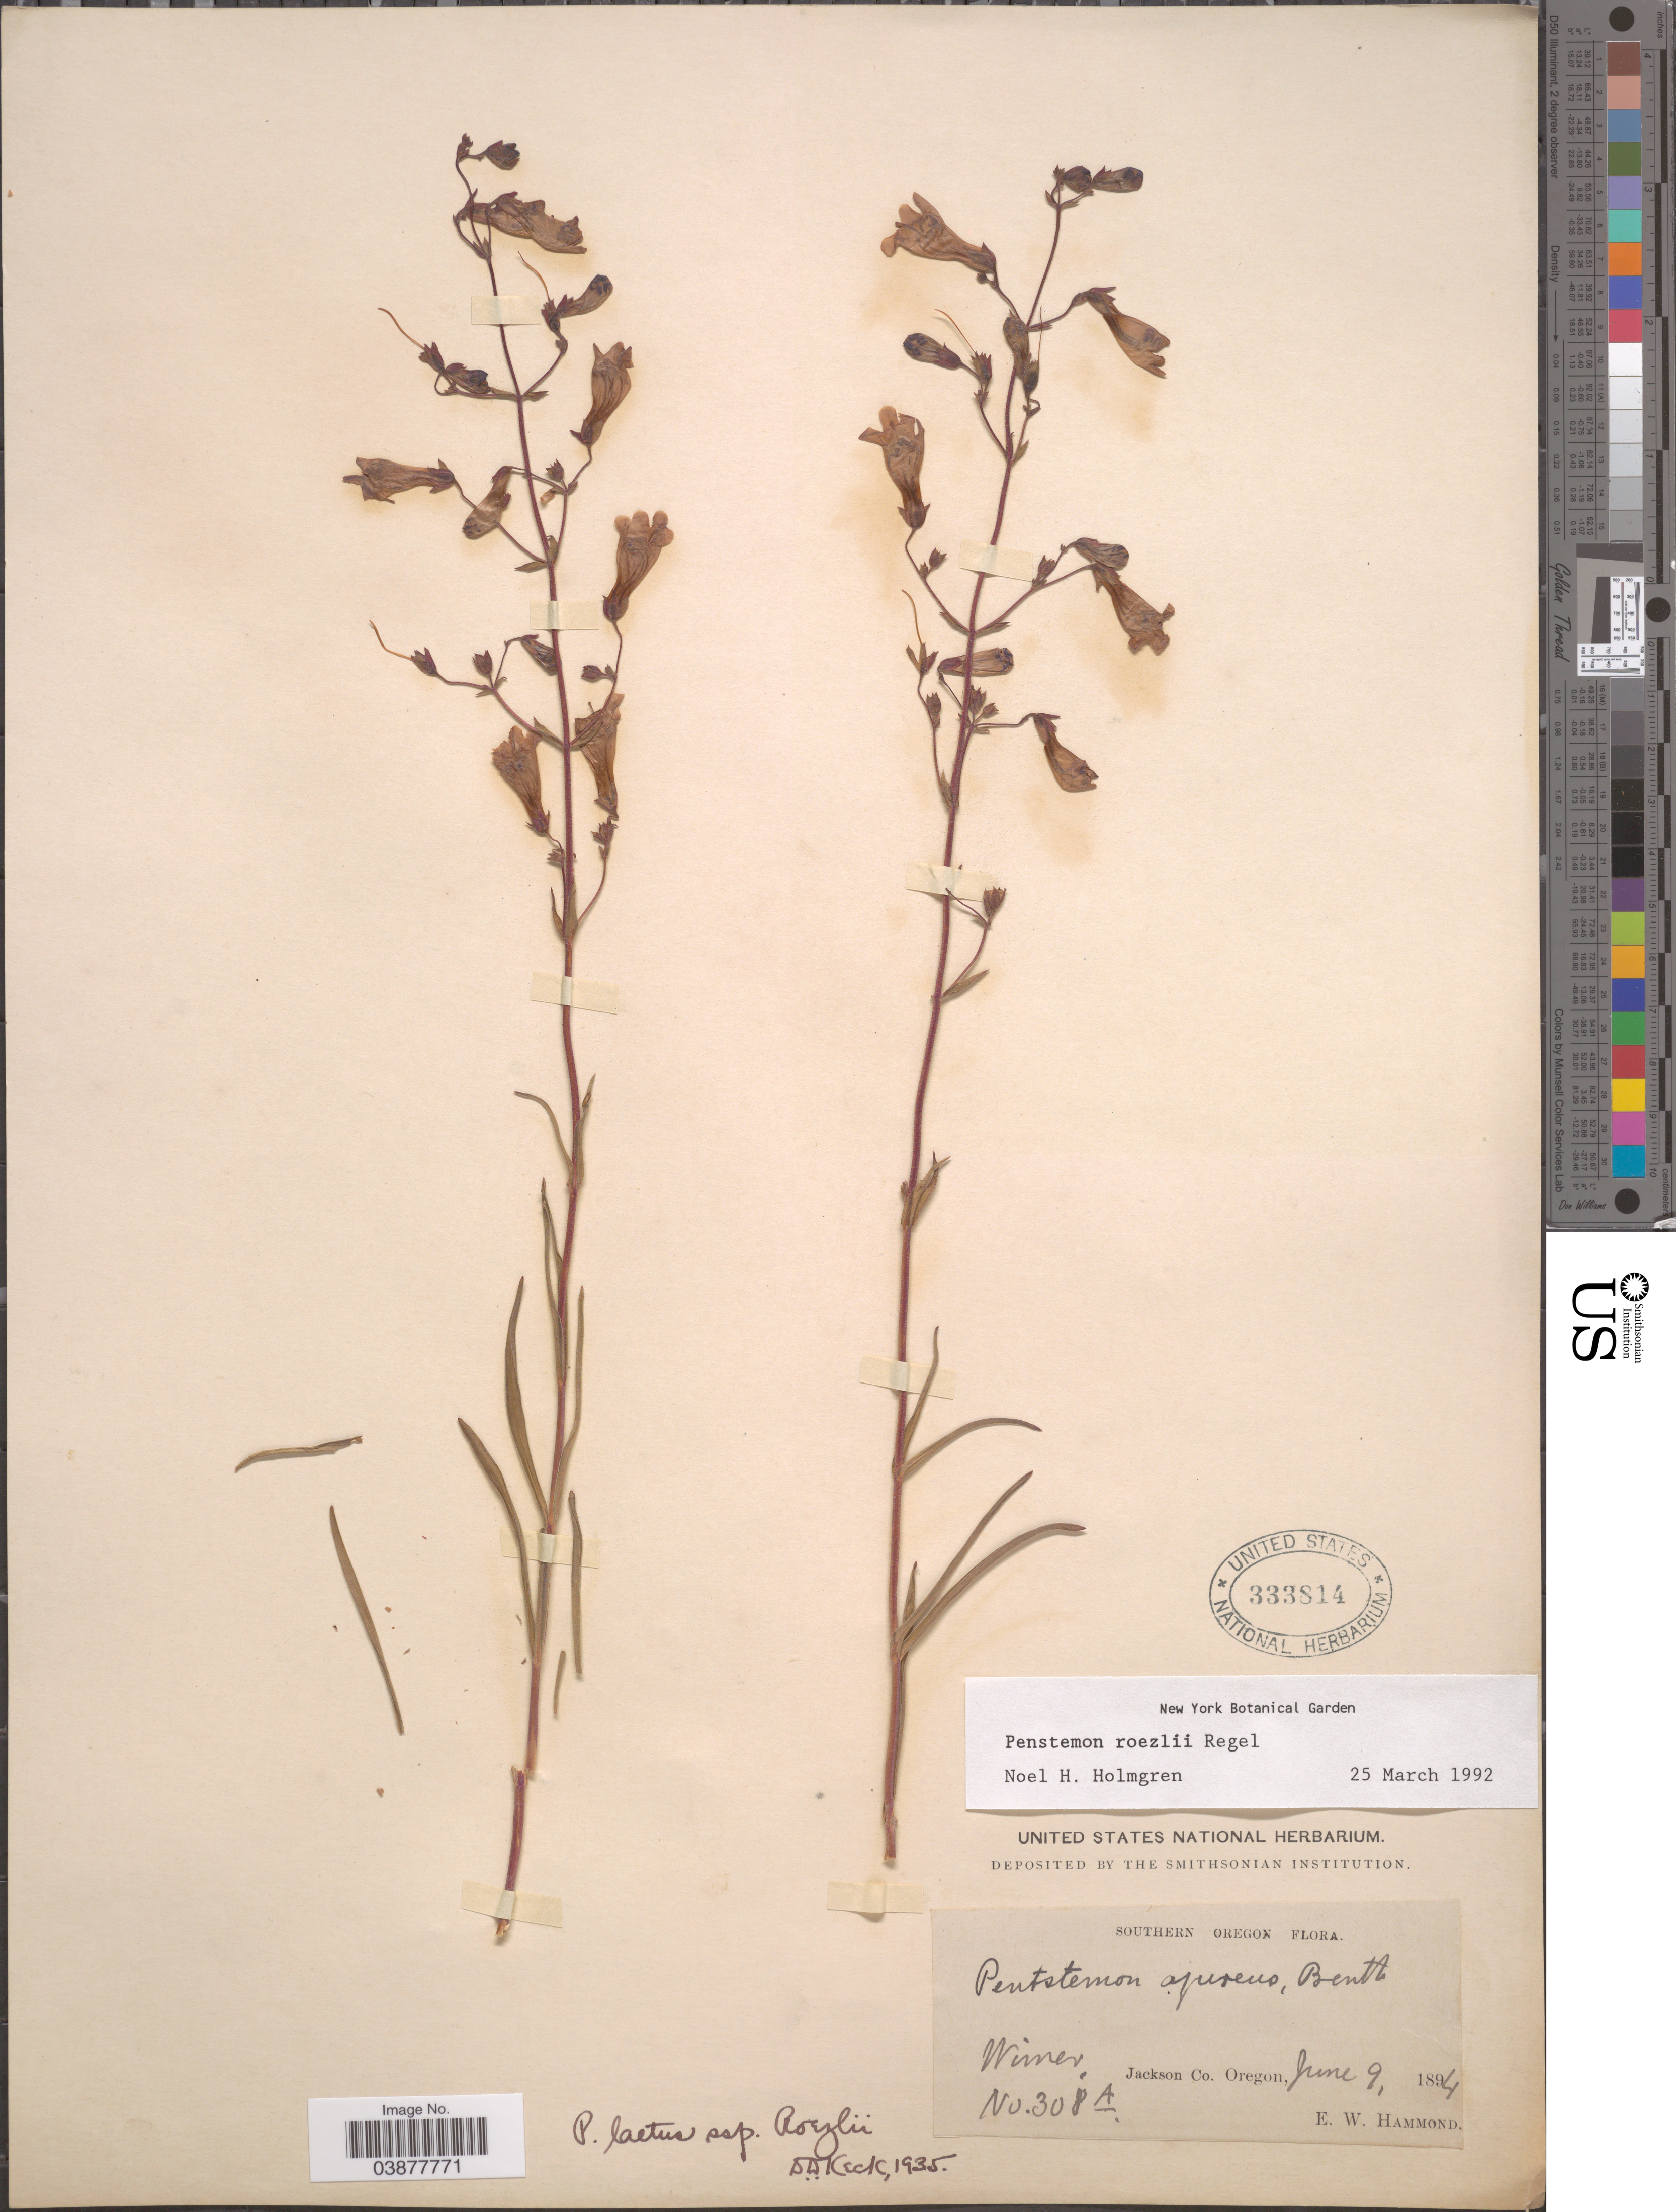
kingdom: Plantae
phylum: Tracheophyta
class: Magnoliopsida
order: Lamiales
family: Plantaginaceae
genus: Penstemon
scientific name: Penstemon roezlii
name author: Regel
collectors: E. Hammond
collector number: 308A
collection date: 1894-06-09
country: United States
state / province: Oregon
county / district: Jackson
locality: Southern Oregon. Wimer, Jackson Co.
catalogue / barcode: US 333814